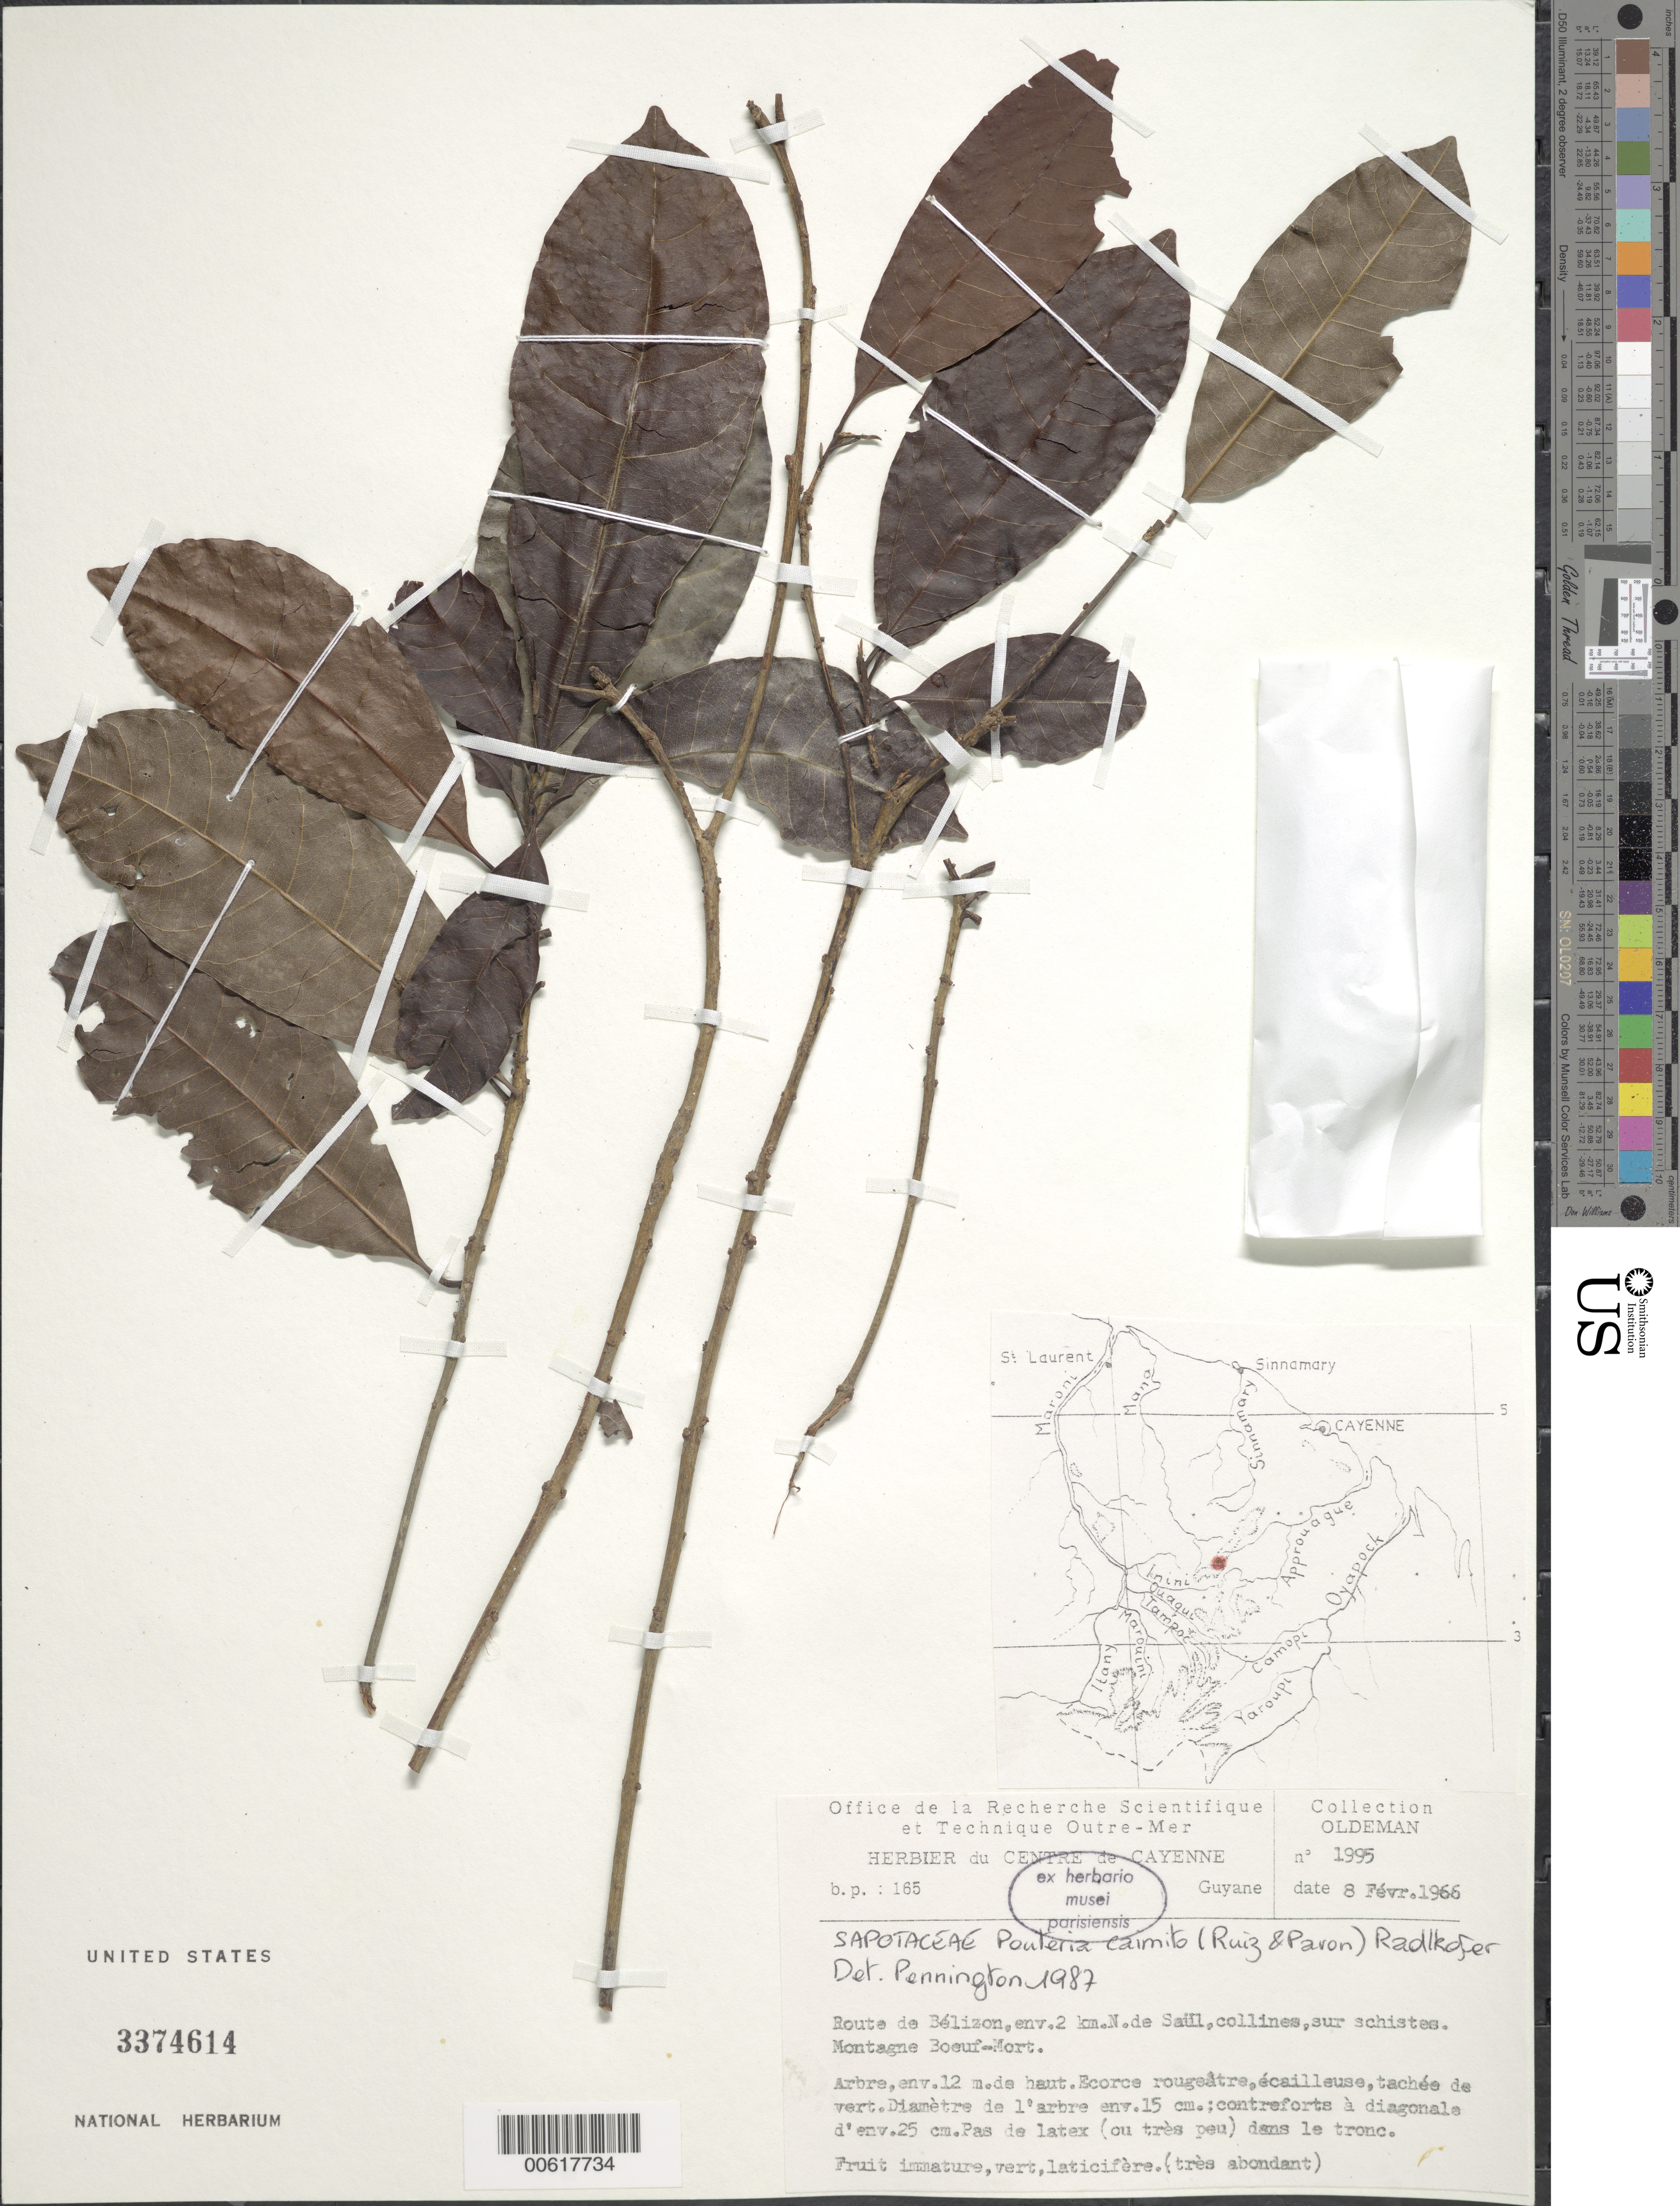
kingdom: Plantae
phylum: Tracheophyta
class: Magnoliopsida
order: Ericales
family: Sapotaceae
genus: Pouteria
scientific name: Pouteria caimito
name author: (Ruiz & Pav.) Radlk.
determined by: Pennington, T. D., (K)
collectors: R. Oldeman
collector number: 1995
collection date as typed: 8-Feb-66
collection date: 1966-02-08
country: French Guiana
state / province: Saint-Laurent-du-Maroni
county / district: Saül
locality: Route de Bélizon, montagnes Boeuf Mort, ca. 2 km N de Saül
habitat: Collines, sur schistes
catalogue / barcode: US 3374614